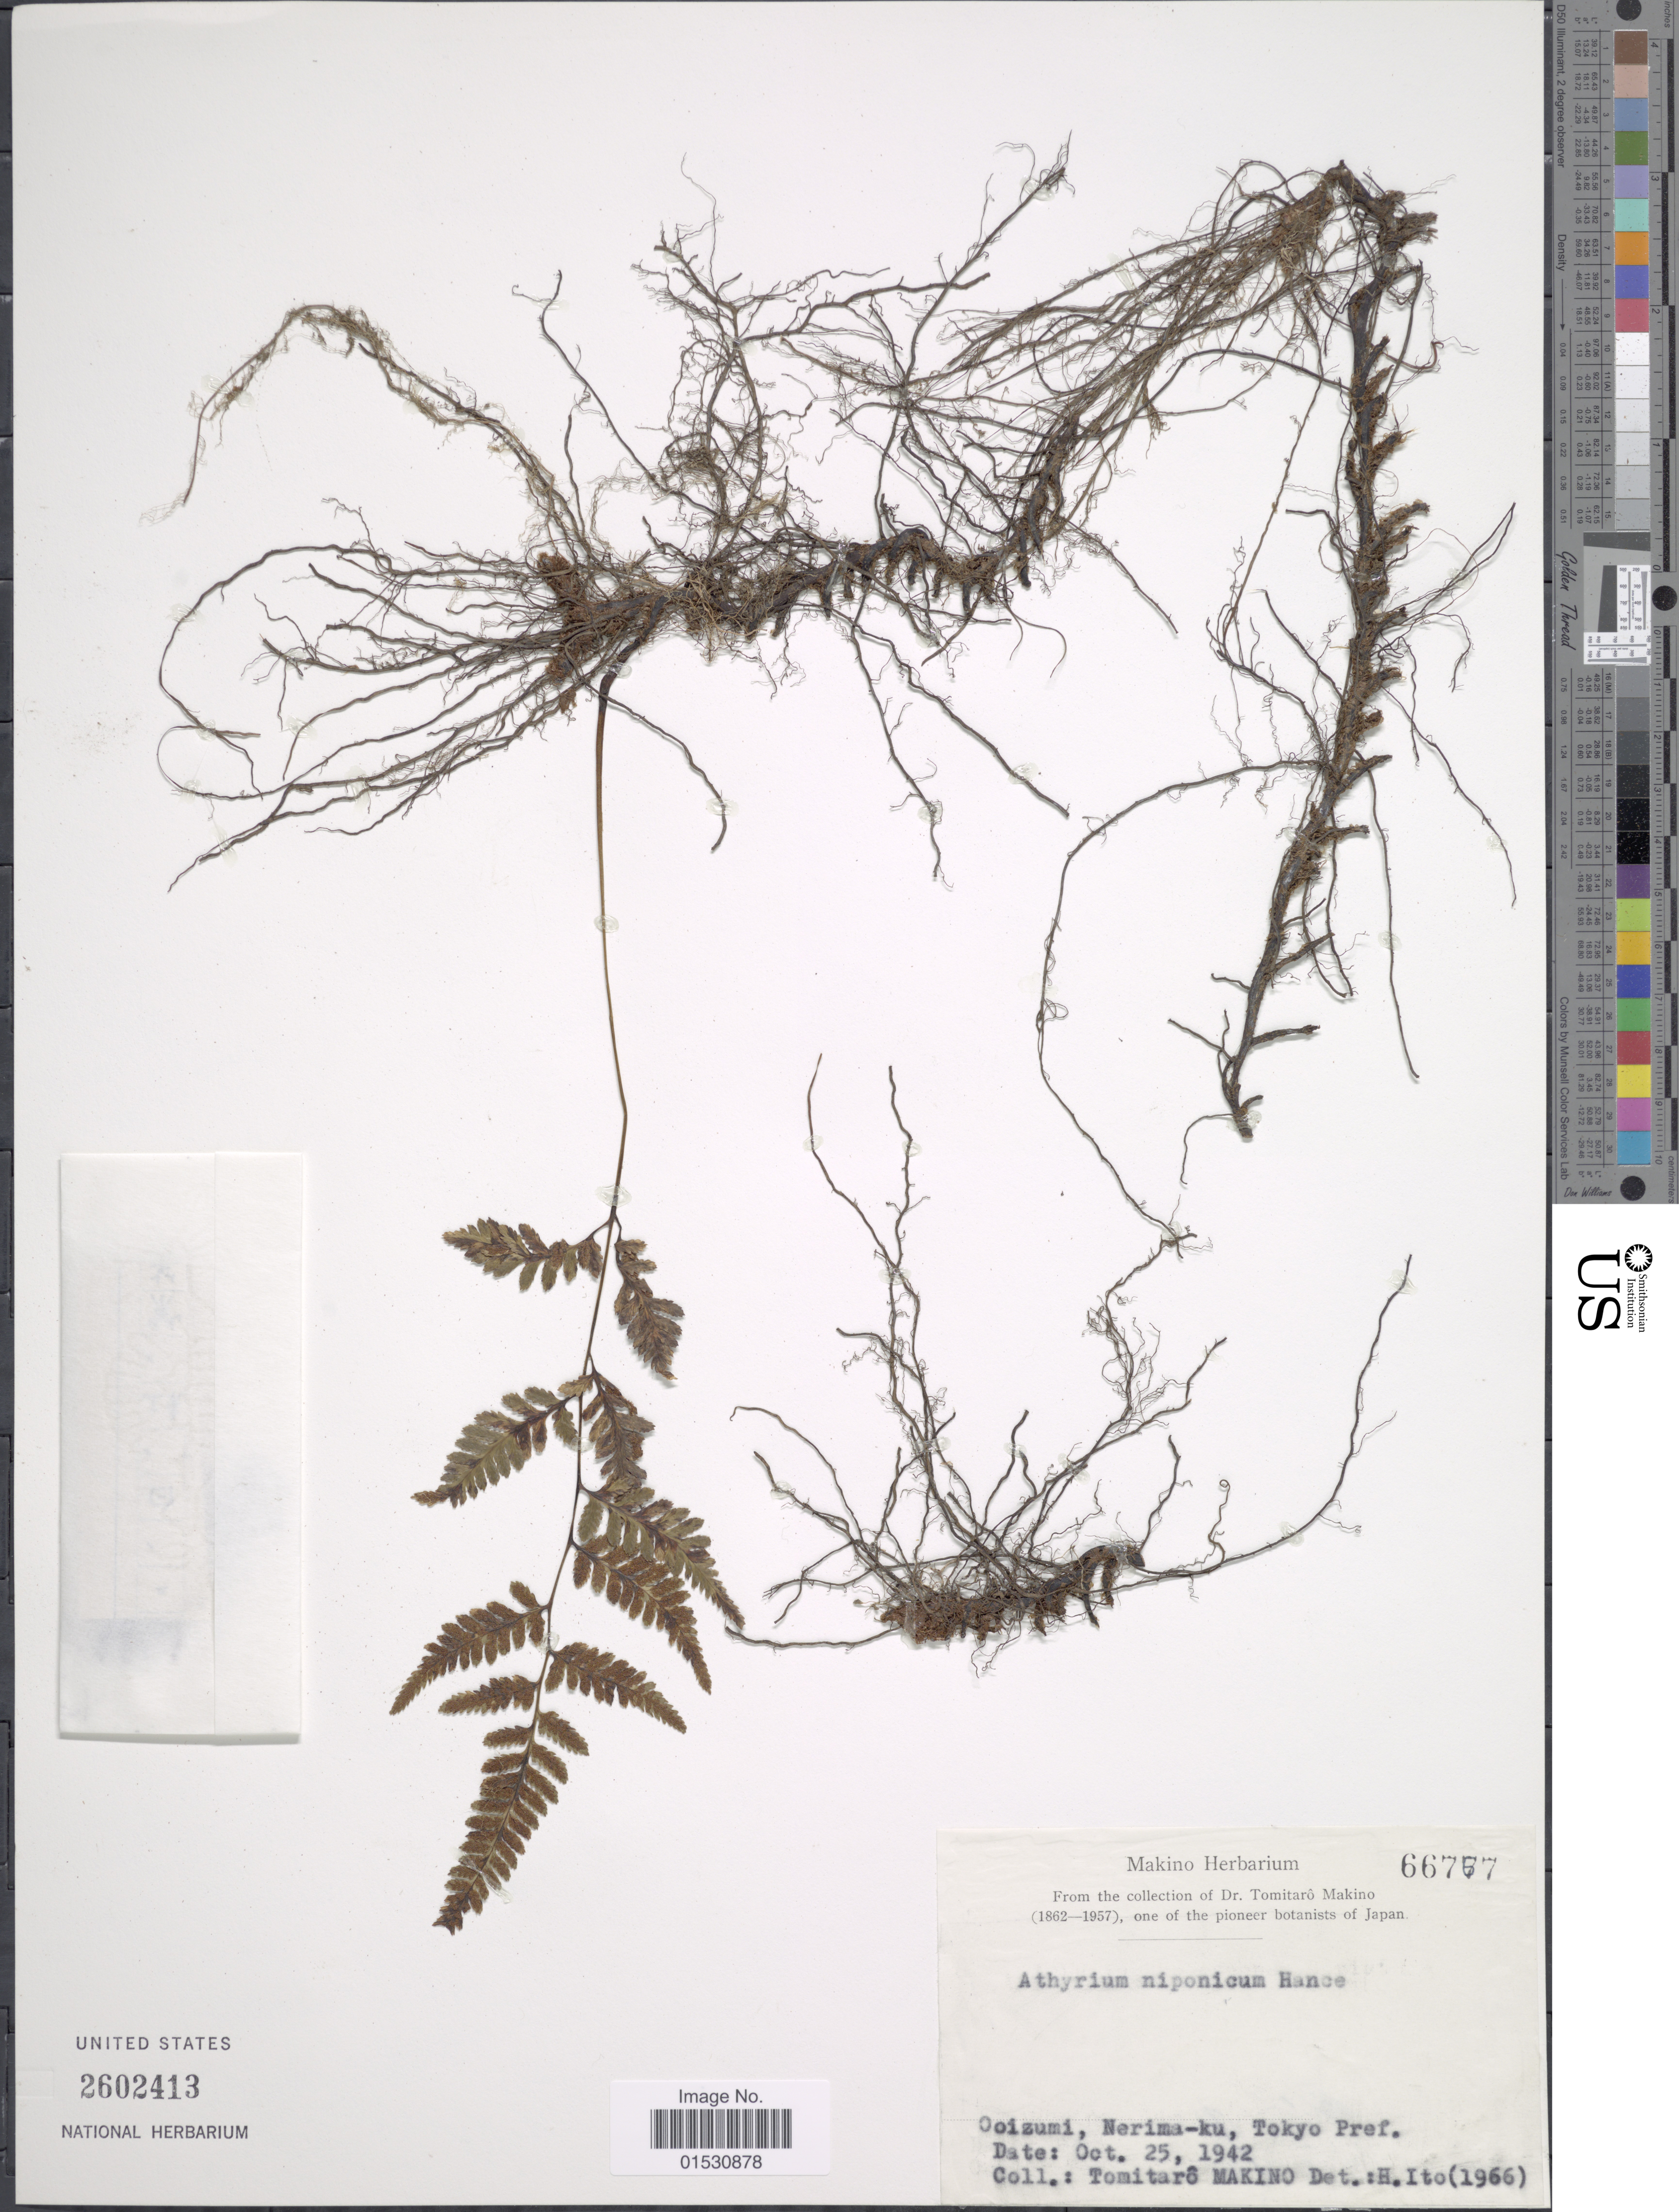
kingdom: Plantae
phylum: Tracheophyta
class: Polypodiopsida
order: Polypodiales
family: Athyriaceae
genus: Athyrium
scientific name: Athyrium nipponicum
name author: (Mett.) Hance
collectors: T. Makino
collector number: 66777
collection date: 1942-10-25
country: Japan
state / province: Tokyo, Federal City of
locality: Ooizumi, Nerima-ku, Tokyo Pref.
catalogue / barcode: US 2602413